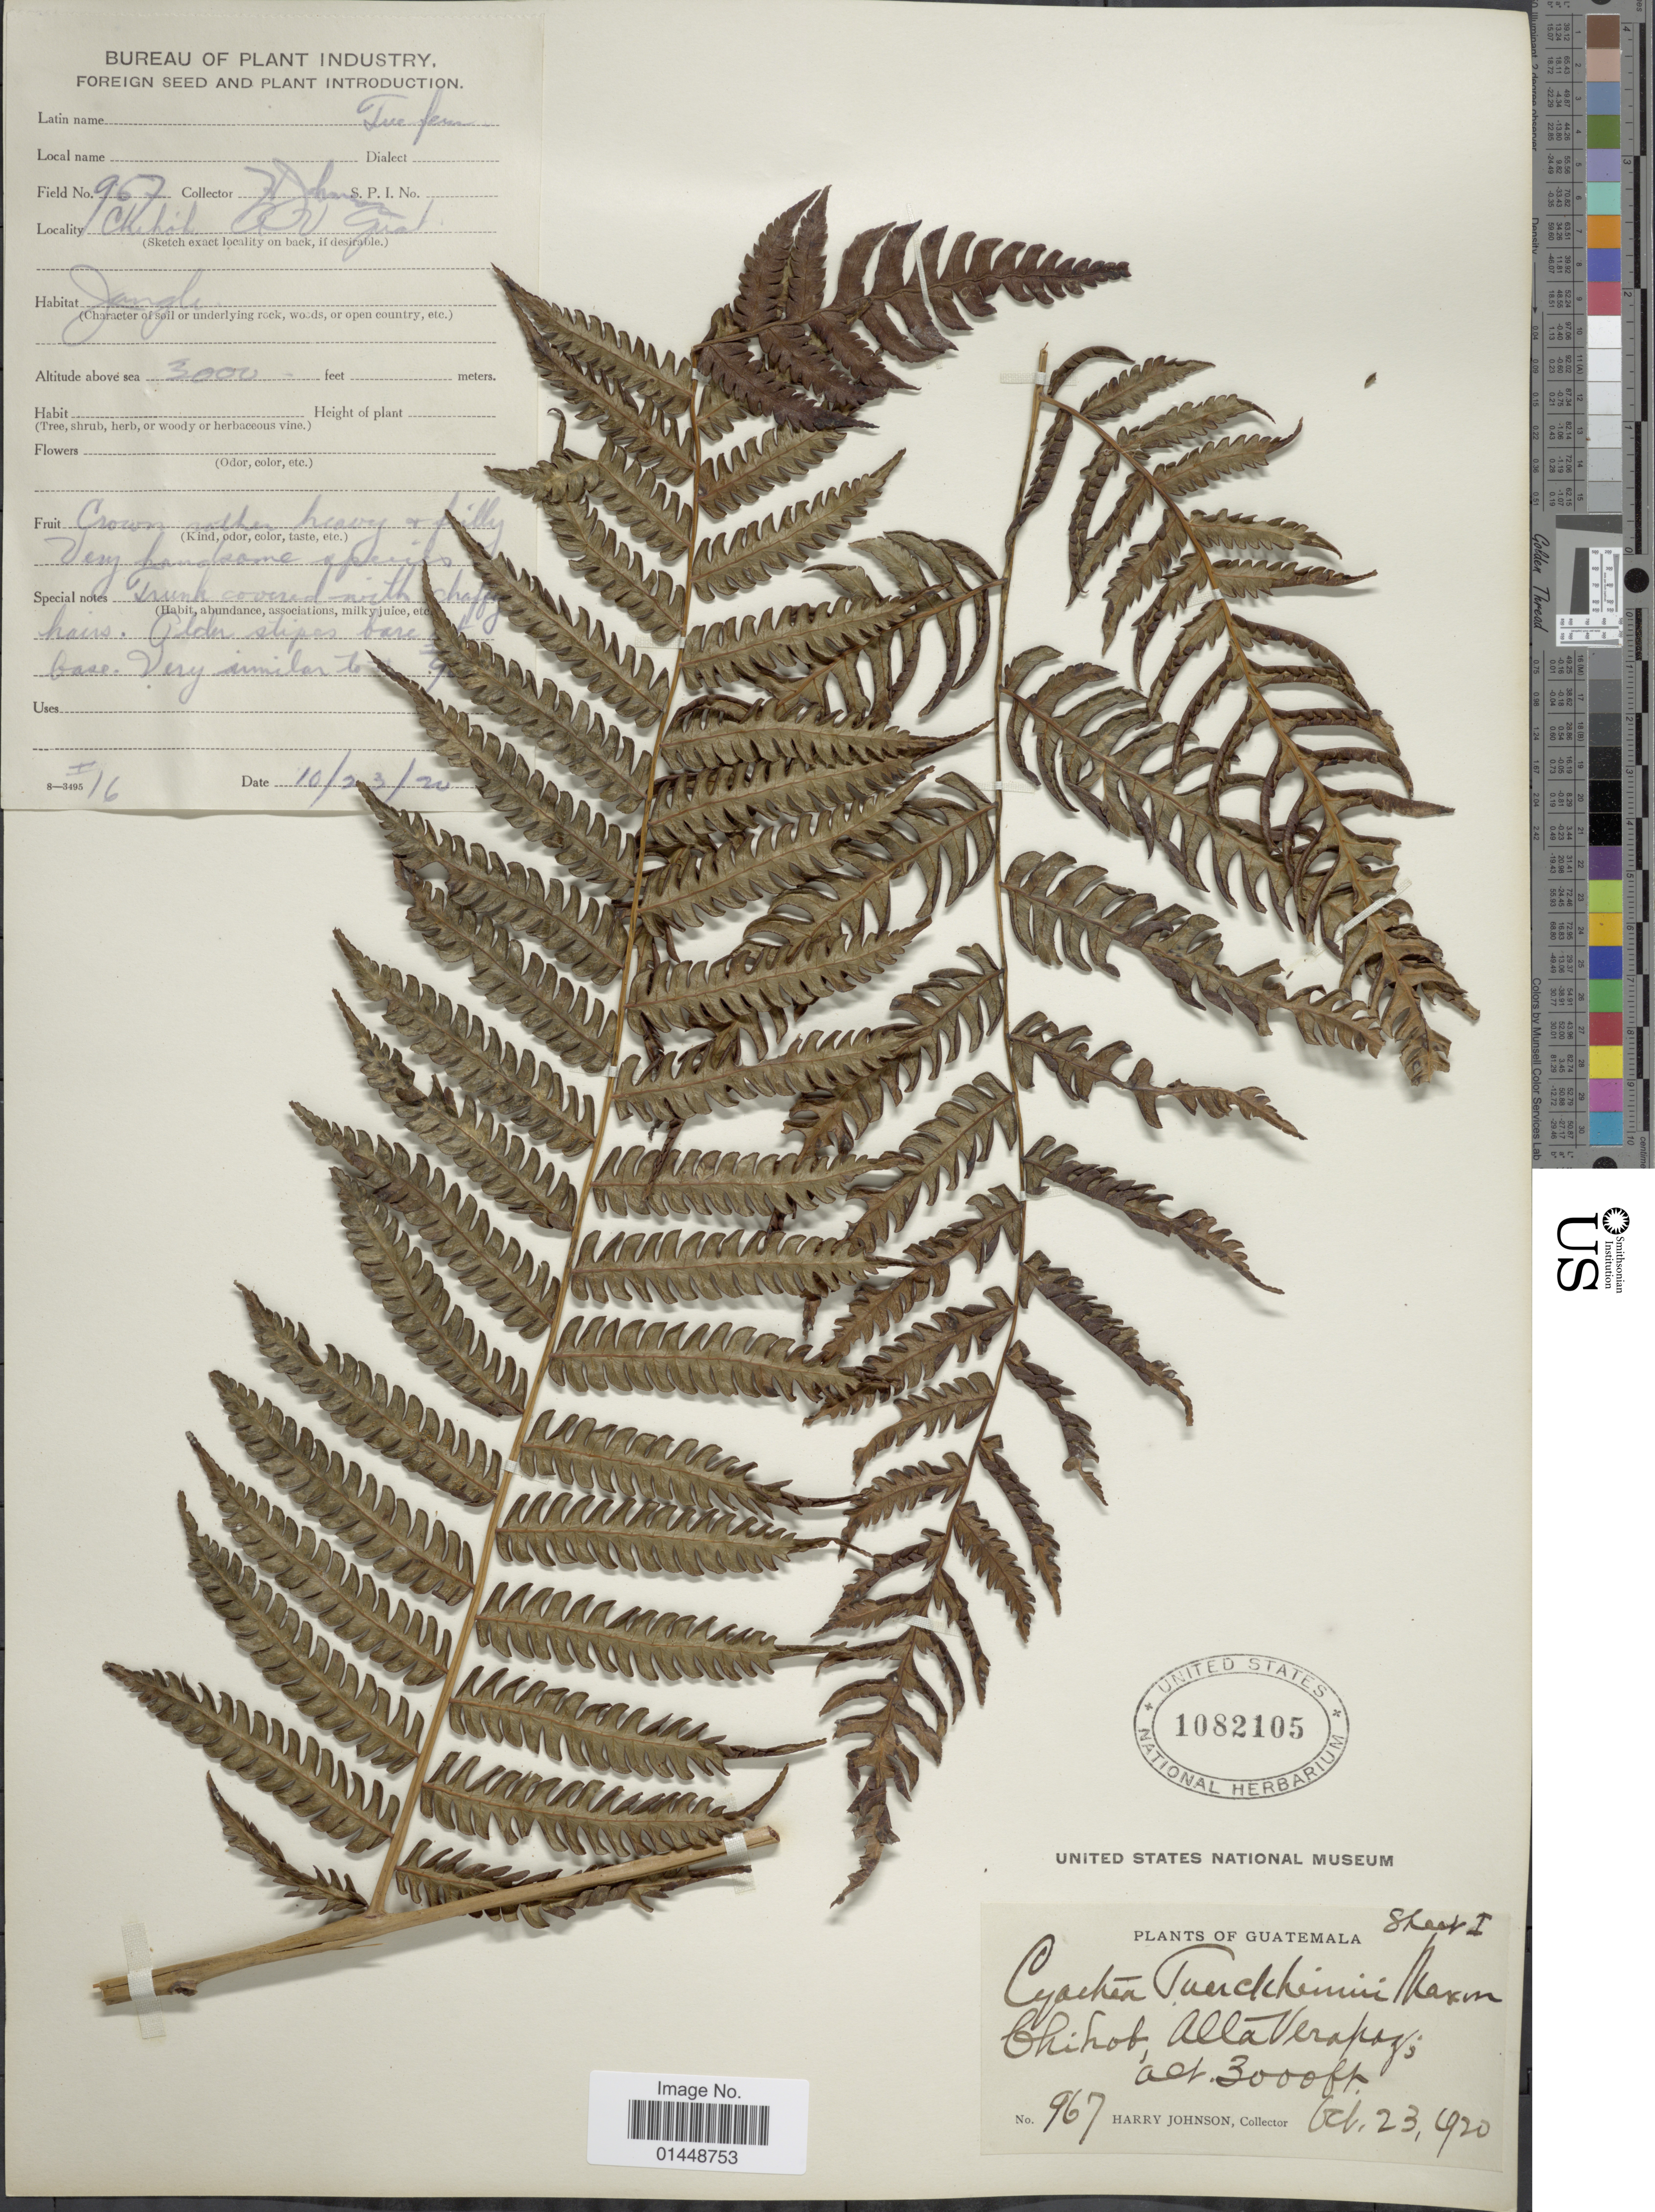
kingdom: Plantae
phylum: Tracheophyta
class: Polypodiopsida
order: Cyatheales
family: Cyatheaceae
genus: Cyathea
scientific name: Cyathea divergens var. tuerckheimii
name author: (Maxon) R.M. Tryon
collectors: H. Johnson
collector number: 967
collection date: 1920-10-23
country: Guatemala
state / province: Alta Verapaz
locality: Chihob, Alta Verapaz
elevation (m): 914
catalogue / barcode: US 1082105